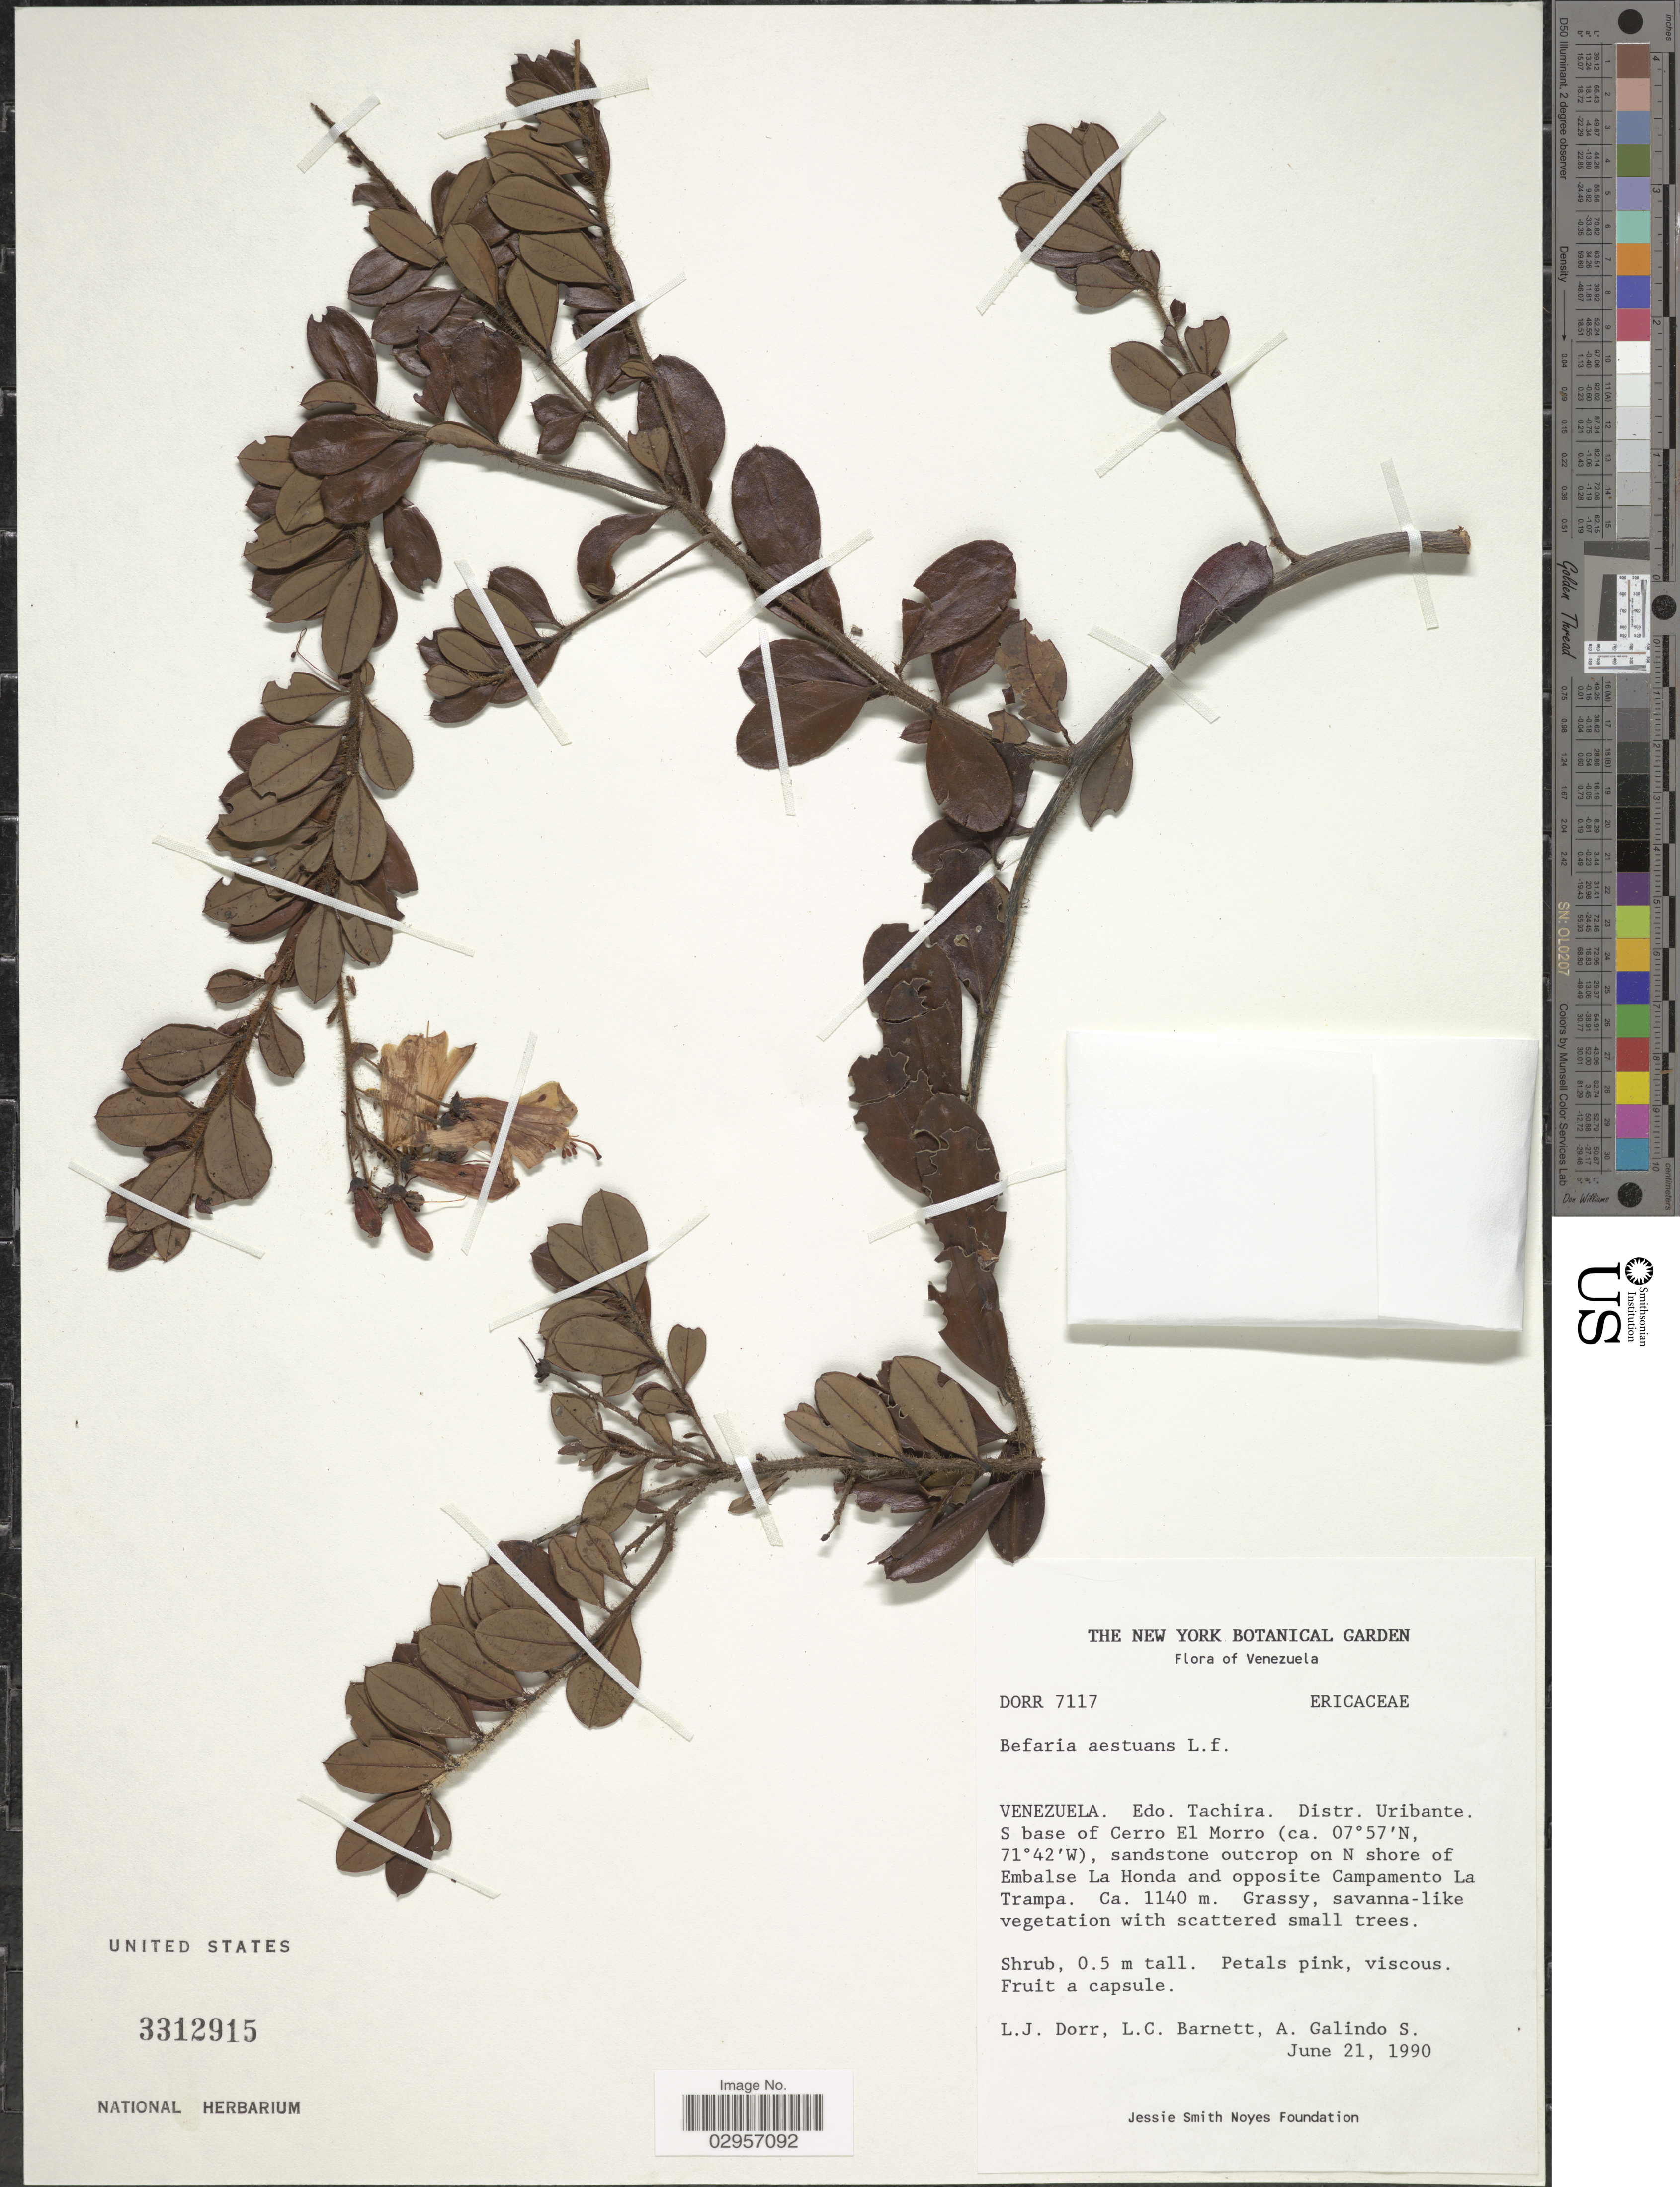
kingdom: Plantae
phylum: Tracheophyta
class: Magnoliopsida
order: Ericales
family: Ericaceae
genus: Befaria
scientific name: Befaria aestuans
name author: Mutis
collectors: L. J. Dorr, L. C. Barnett & A. Galindo S.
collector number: DORR 7117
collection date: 1990-06-21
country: Venezuela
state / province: Táchira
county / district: Uribante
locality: S base of Cerro El Morro, N shore of Embalse La Honda opposite Campamento La Trampa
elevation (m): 1140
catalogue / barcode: US 3312915